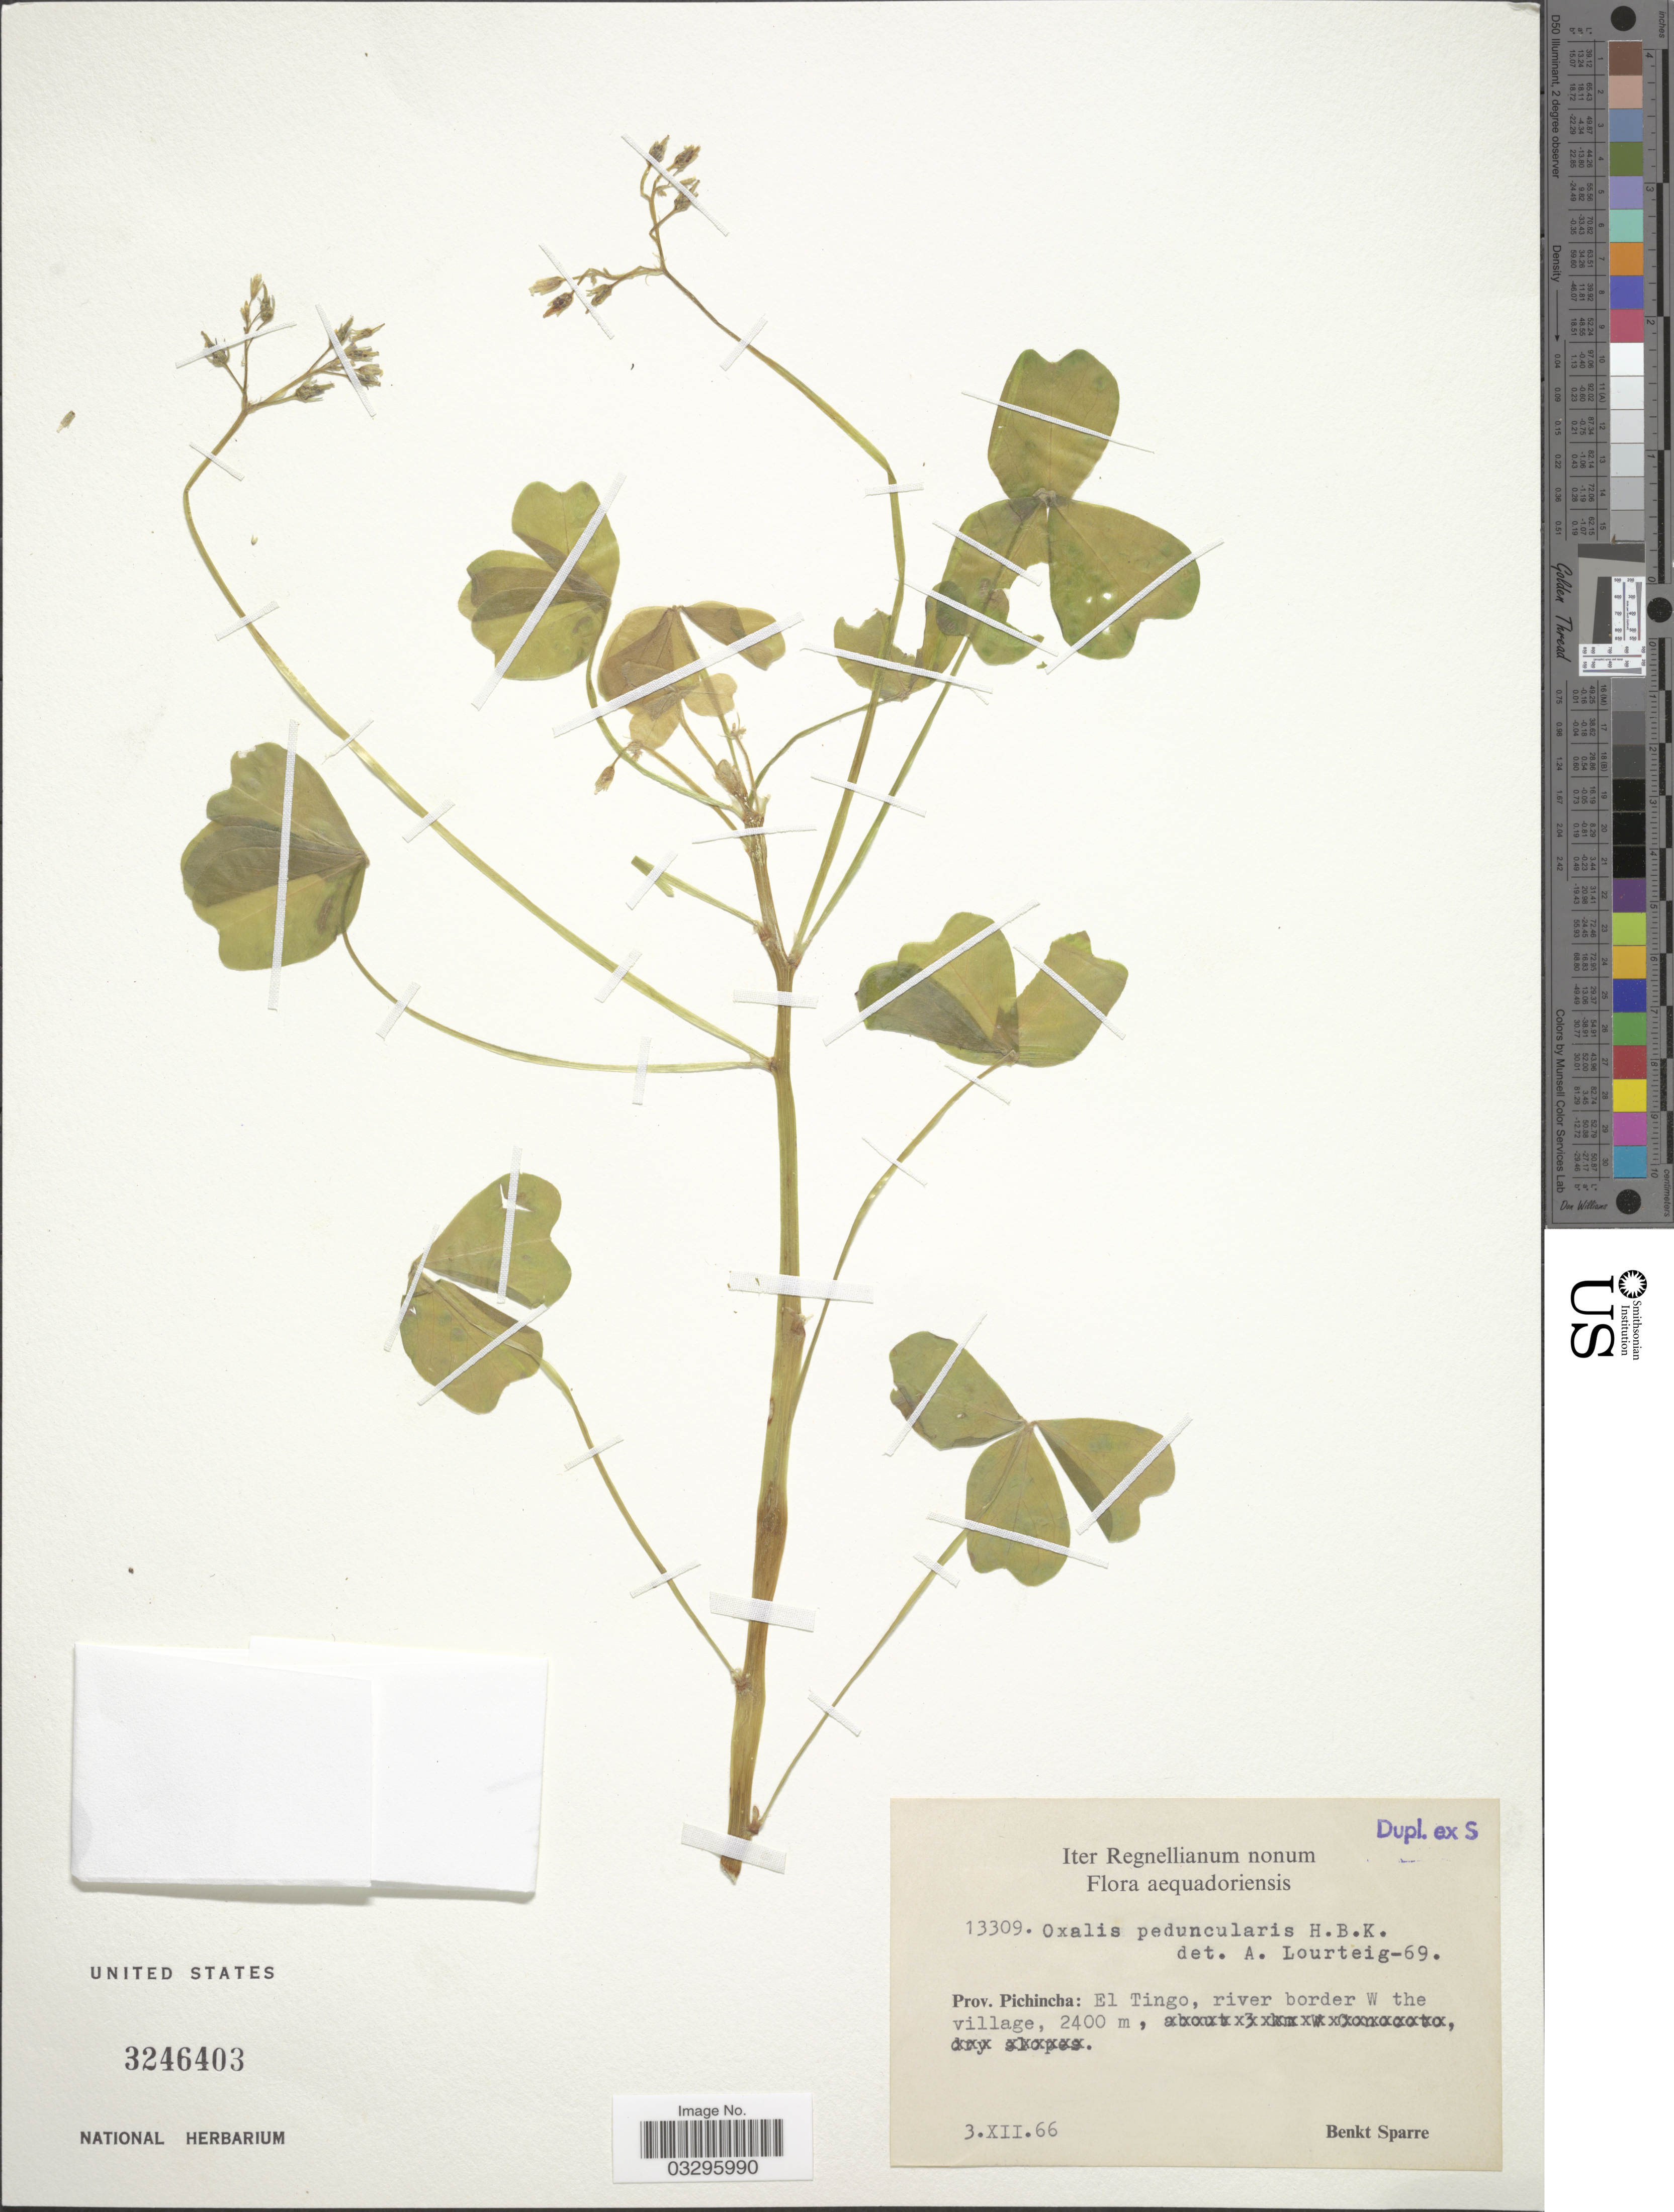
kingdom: Plantae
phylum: Tracheophyta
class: Magnoliopsida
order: Oxalidales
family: Oxalidaceae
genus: Oxalis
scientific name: Oxalis peduncularis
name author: Kunth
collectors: B. Sparre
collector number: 13309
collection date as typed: Transcribed d/m/y: 3/12/66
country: Ecuador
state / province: Pichincha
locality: El Tingo, river border W the village.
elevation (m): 2400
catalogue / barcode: US 3246403